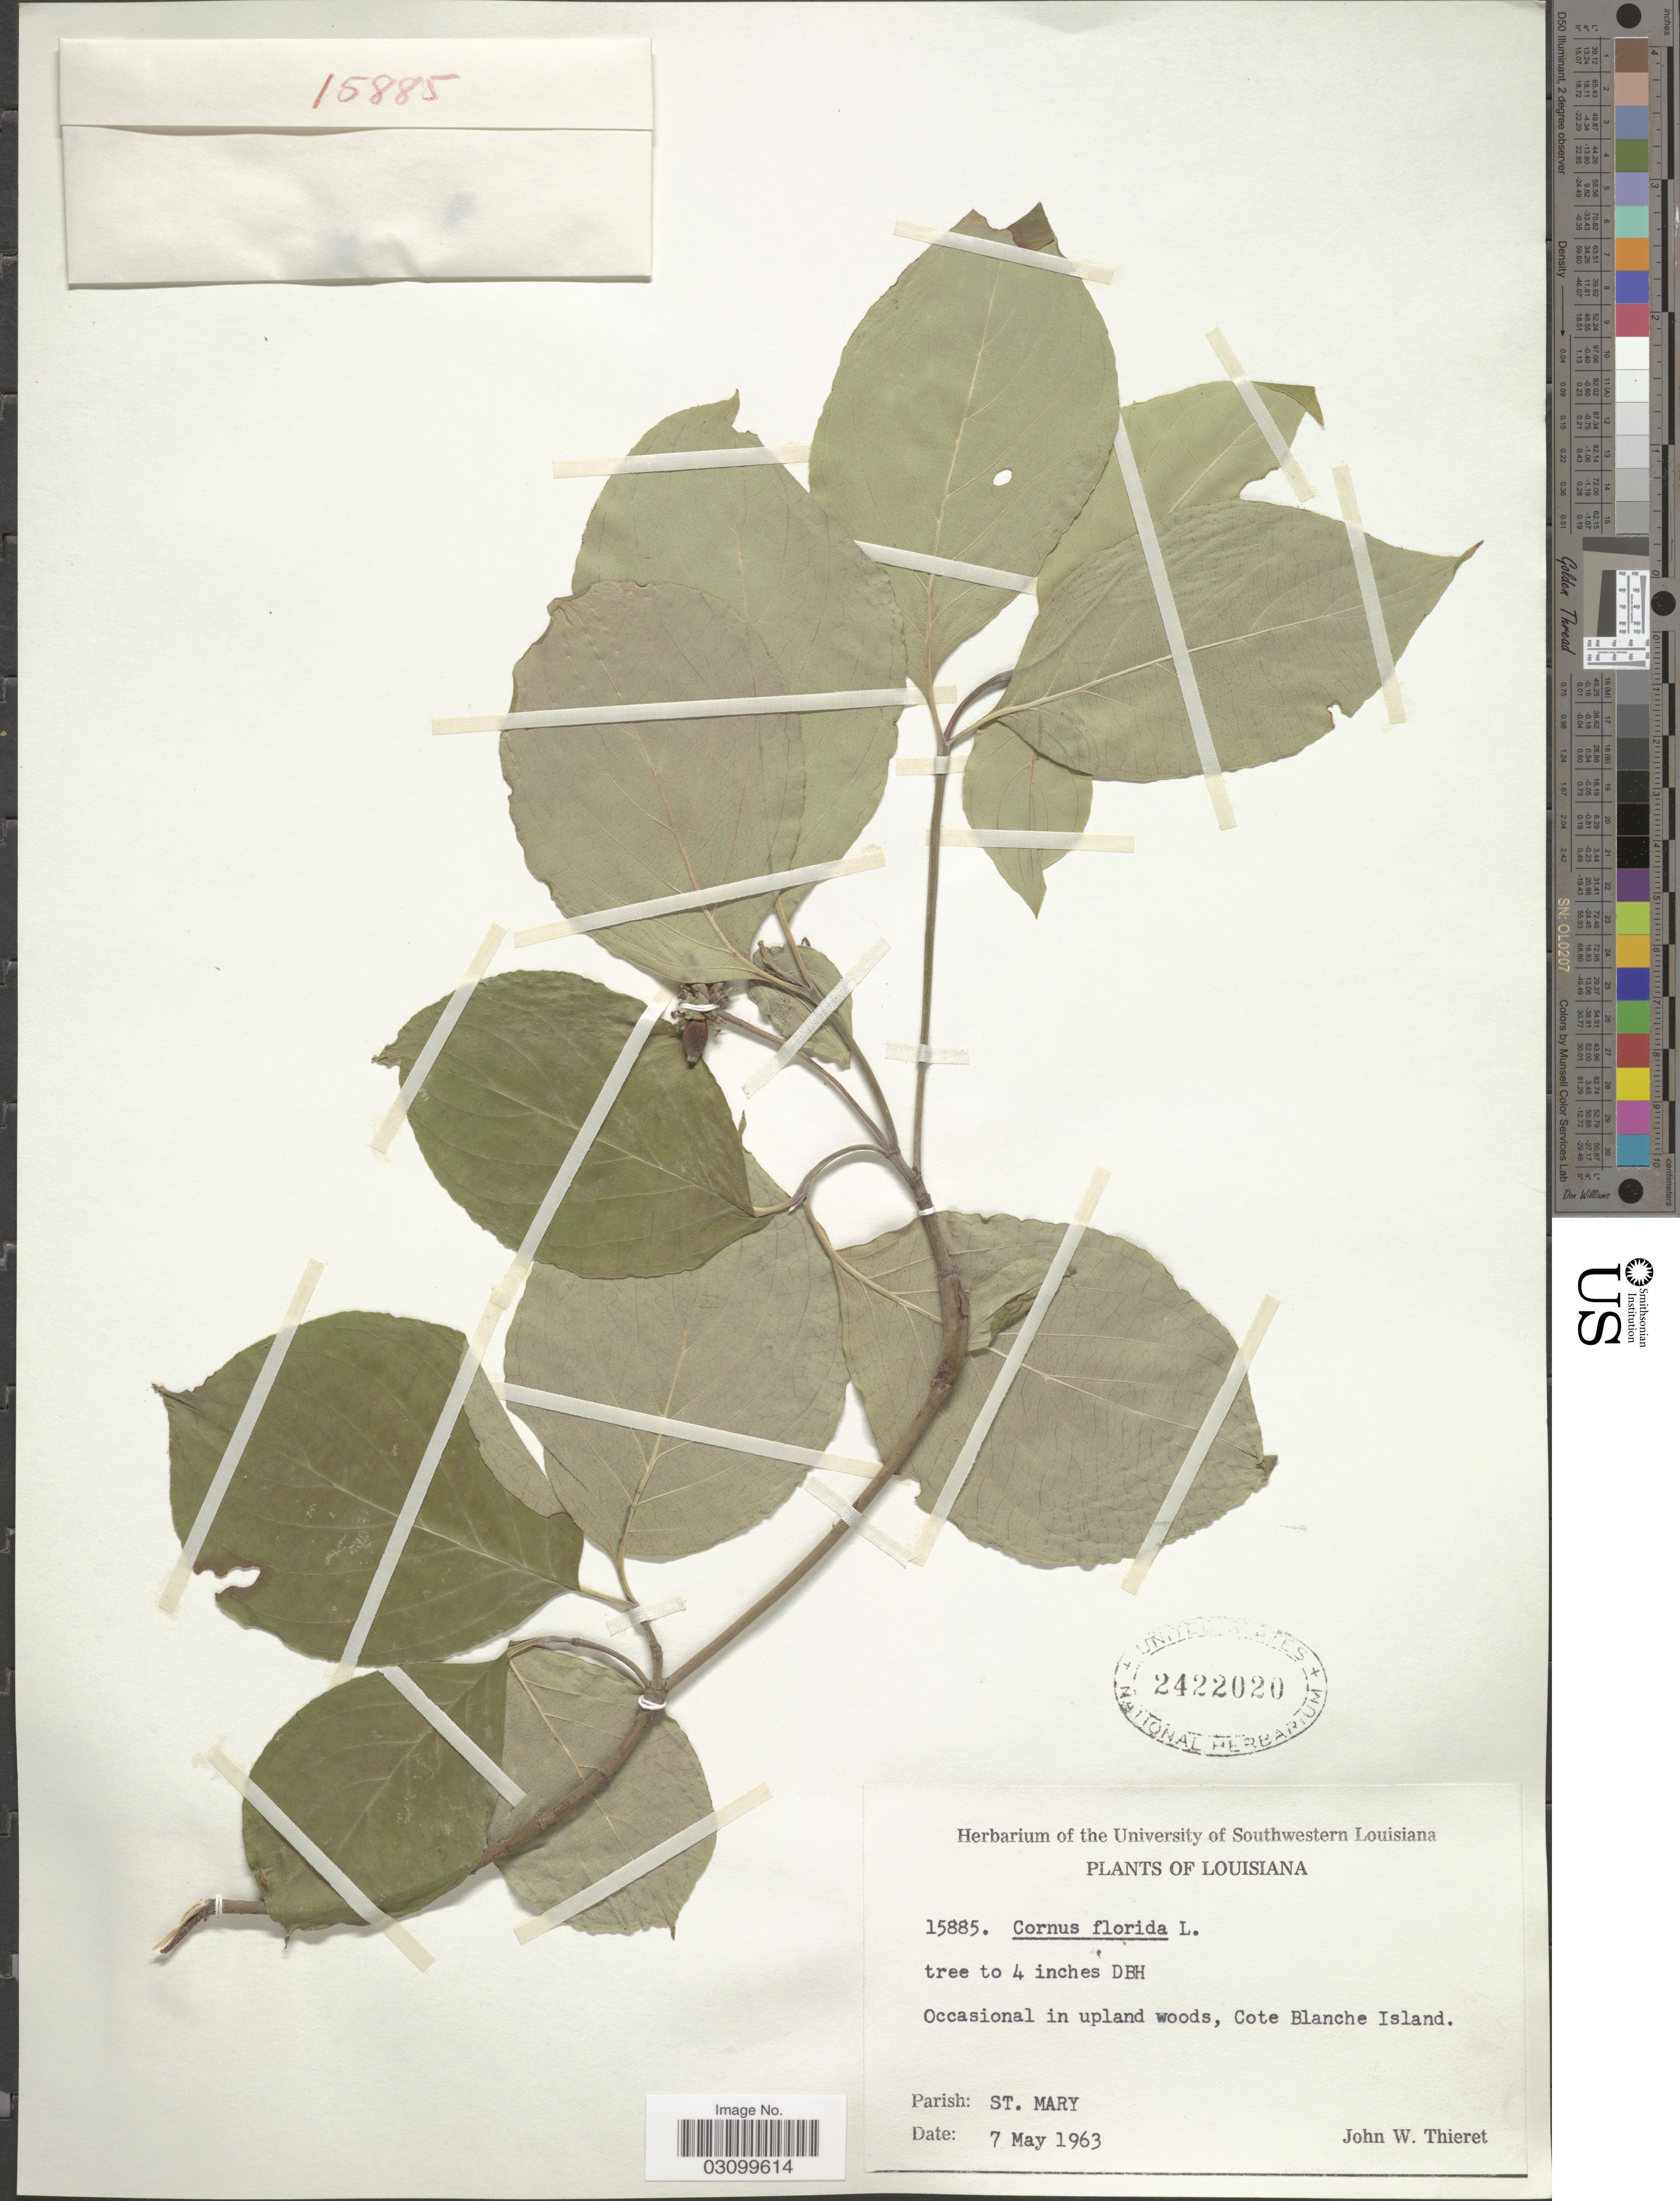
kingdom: Plantae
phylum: Tracheophyta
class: Magnoliopsida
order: Cornales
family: Cornaceae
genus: Cornus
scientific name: Cornus florida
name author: L.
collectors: J. W. Thieret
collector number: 15885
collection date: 1963-05-07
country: United States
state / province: Louisiana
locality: Cote Blance Island.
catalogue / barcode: US 2422020